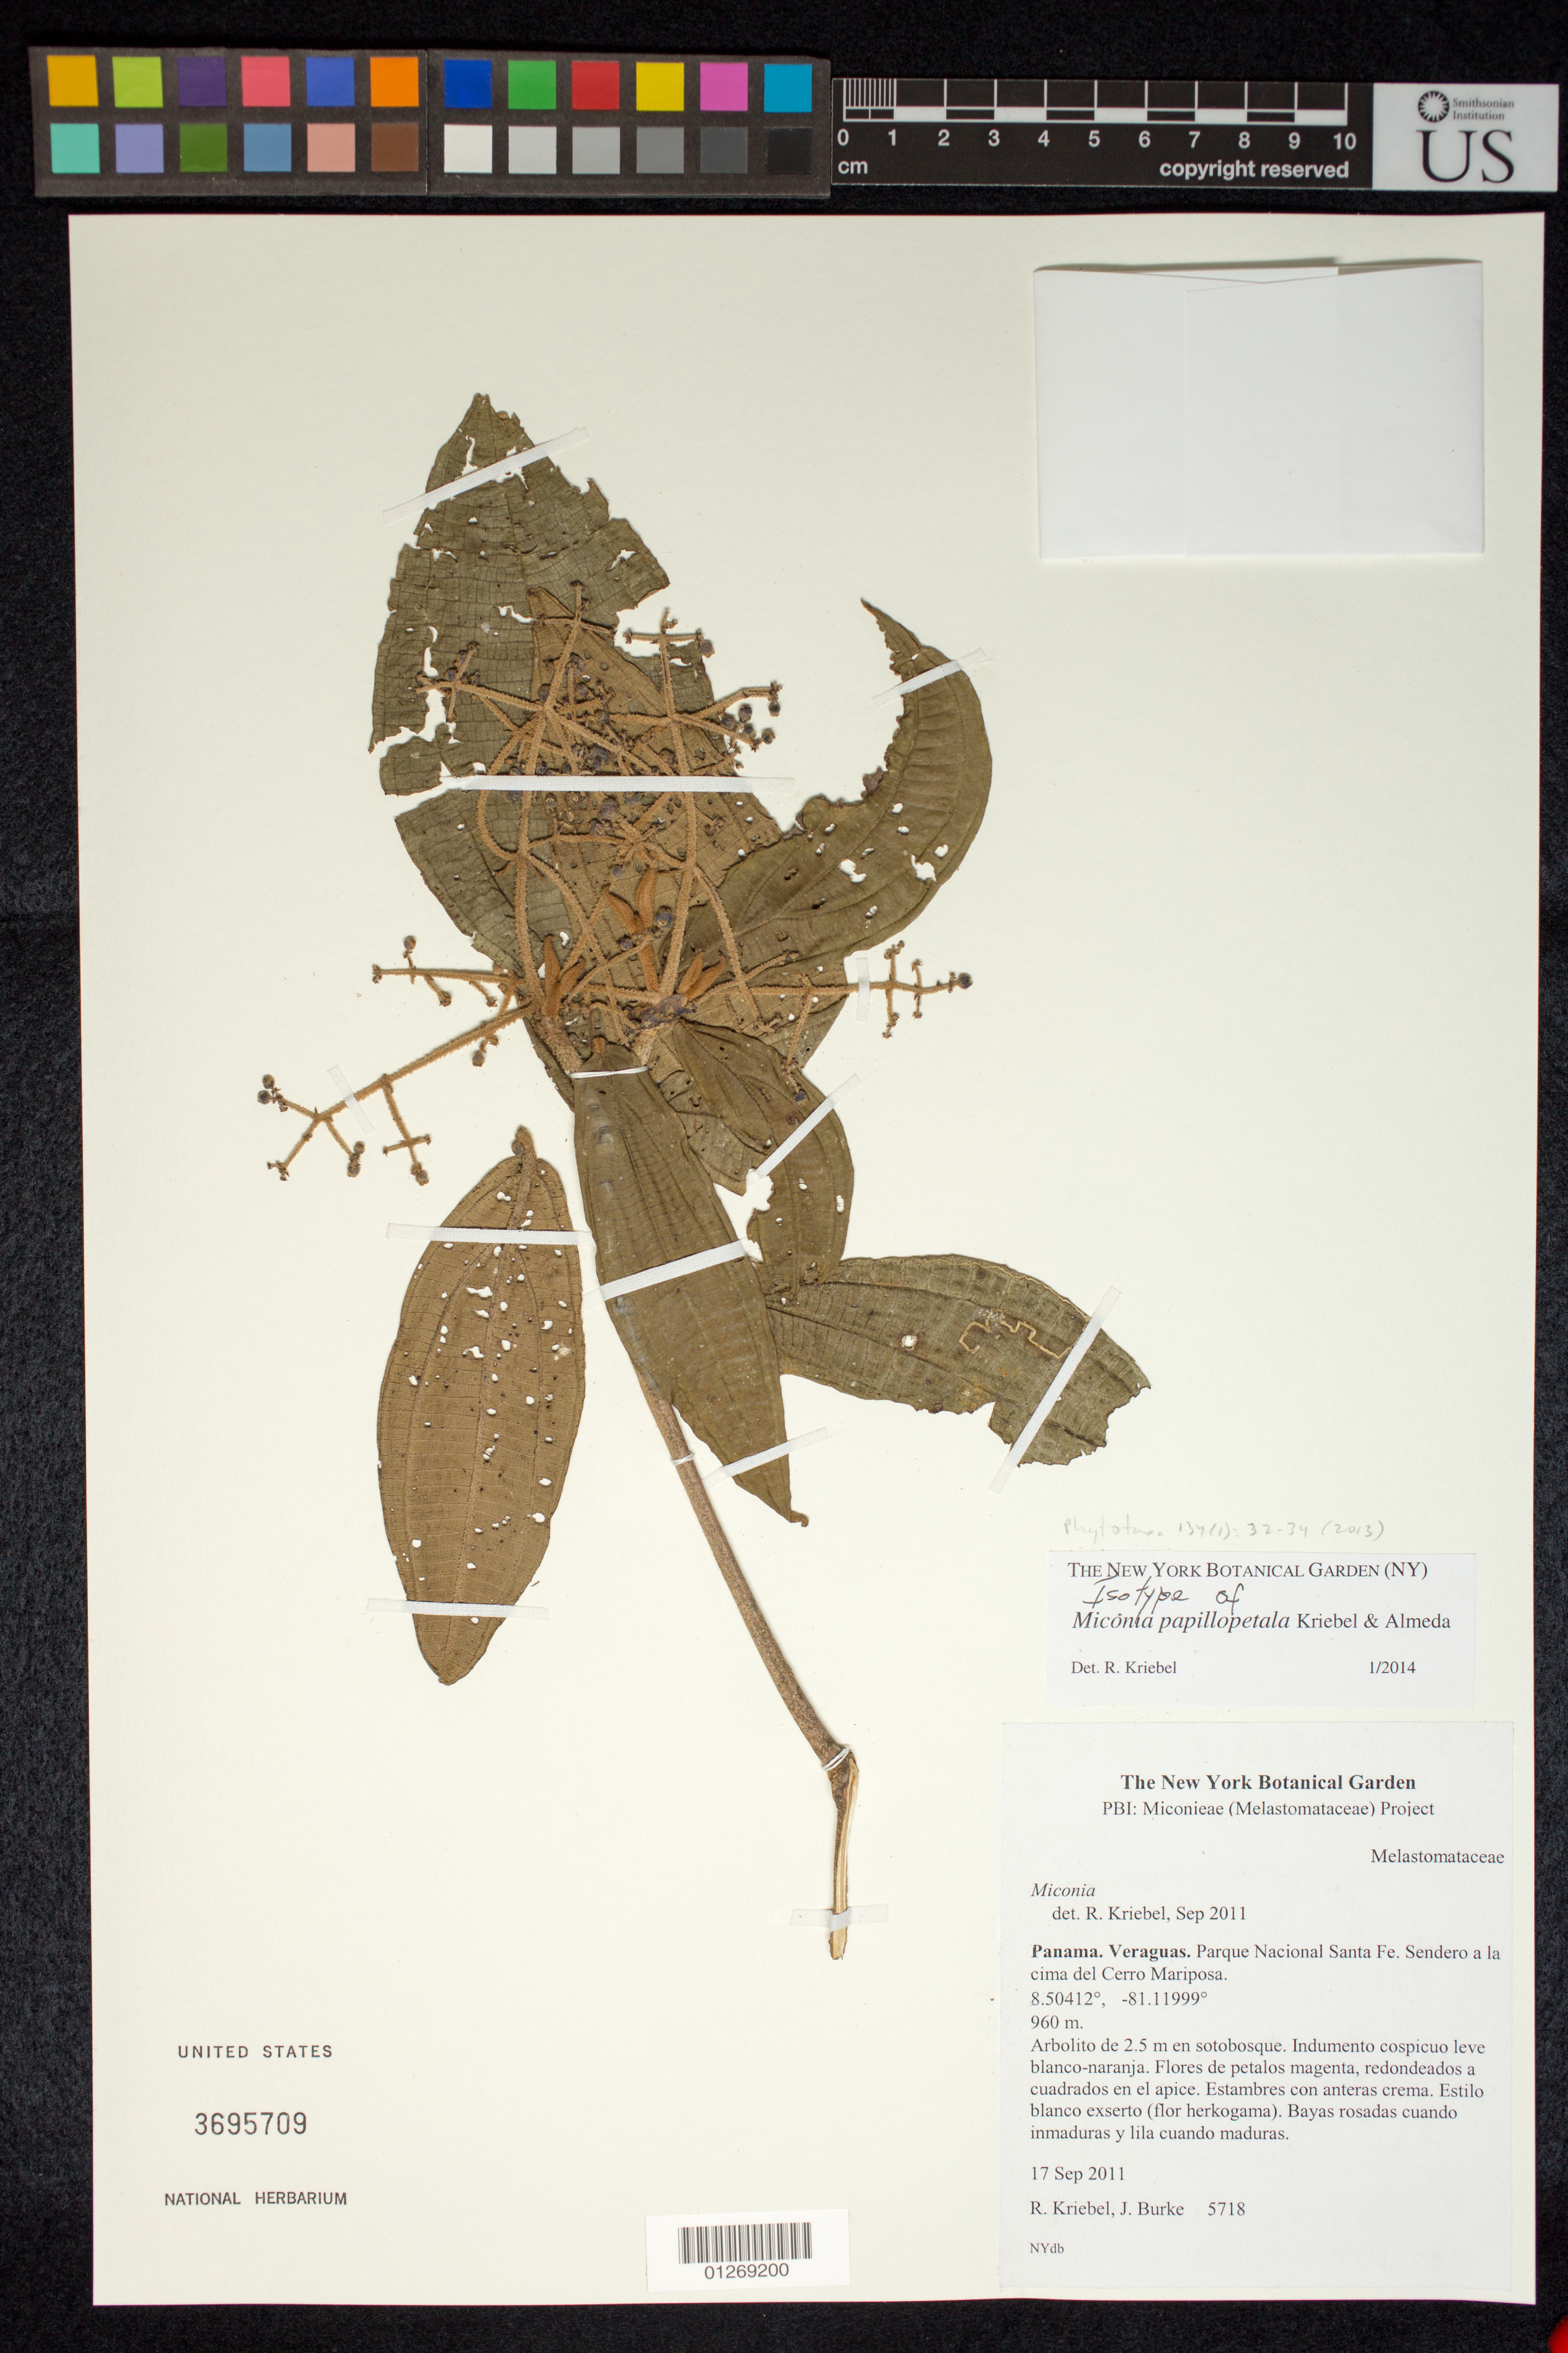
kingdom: Plantae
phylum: Tracheophyta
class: Magnoliopsida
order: Myrtales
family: Melastomataceae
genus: Miconia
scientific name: Miconia papillopetala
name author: Kriebel & Almeda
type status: Isotype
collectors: R. Kriebel & J. Burke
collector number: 5718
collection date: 2011-09-17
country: Panama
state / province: Veraguas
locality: Veraguas. Parque Nacional Santa Fe. Sendero a la cima del Cerro Mariposa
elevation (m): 960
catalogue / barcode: US 3695709